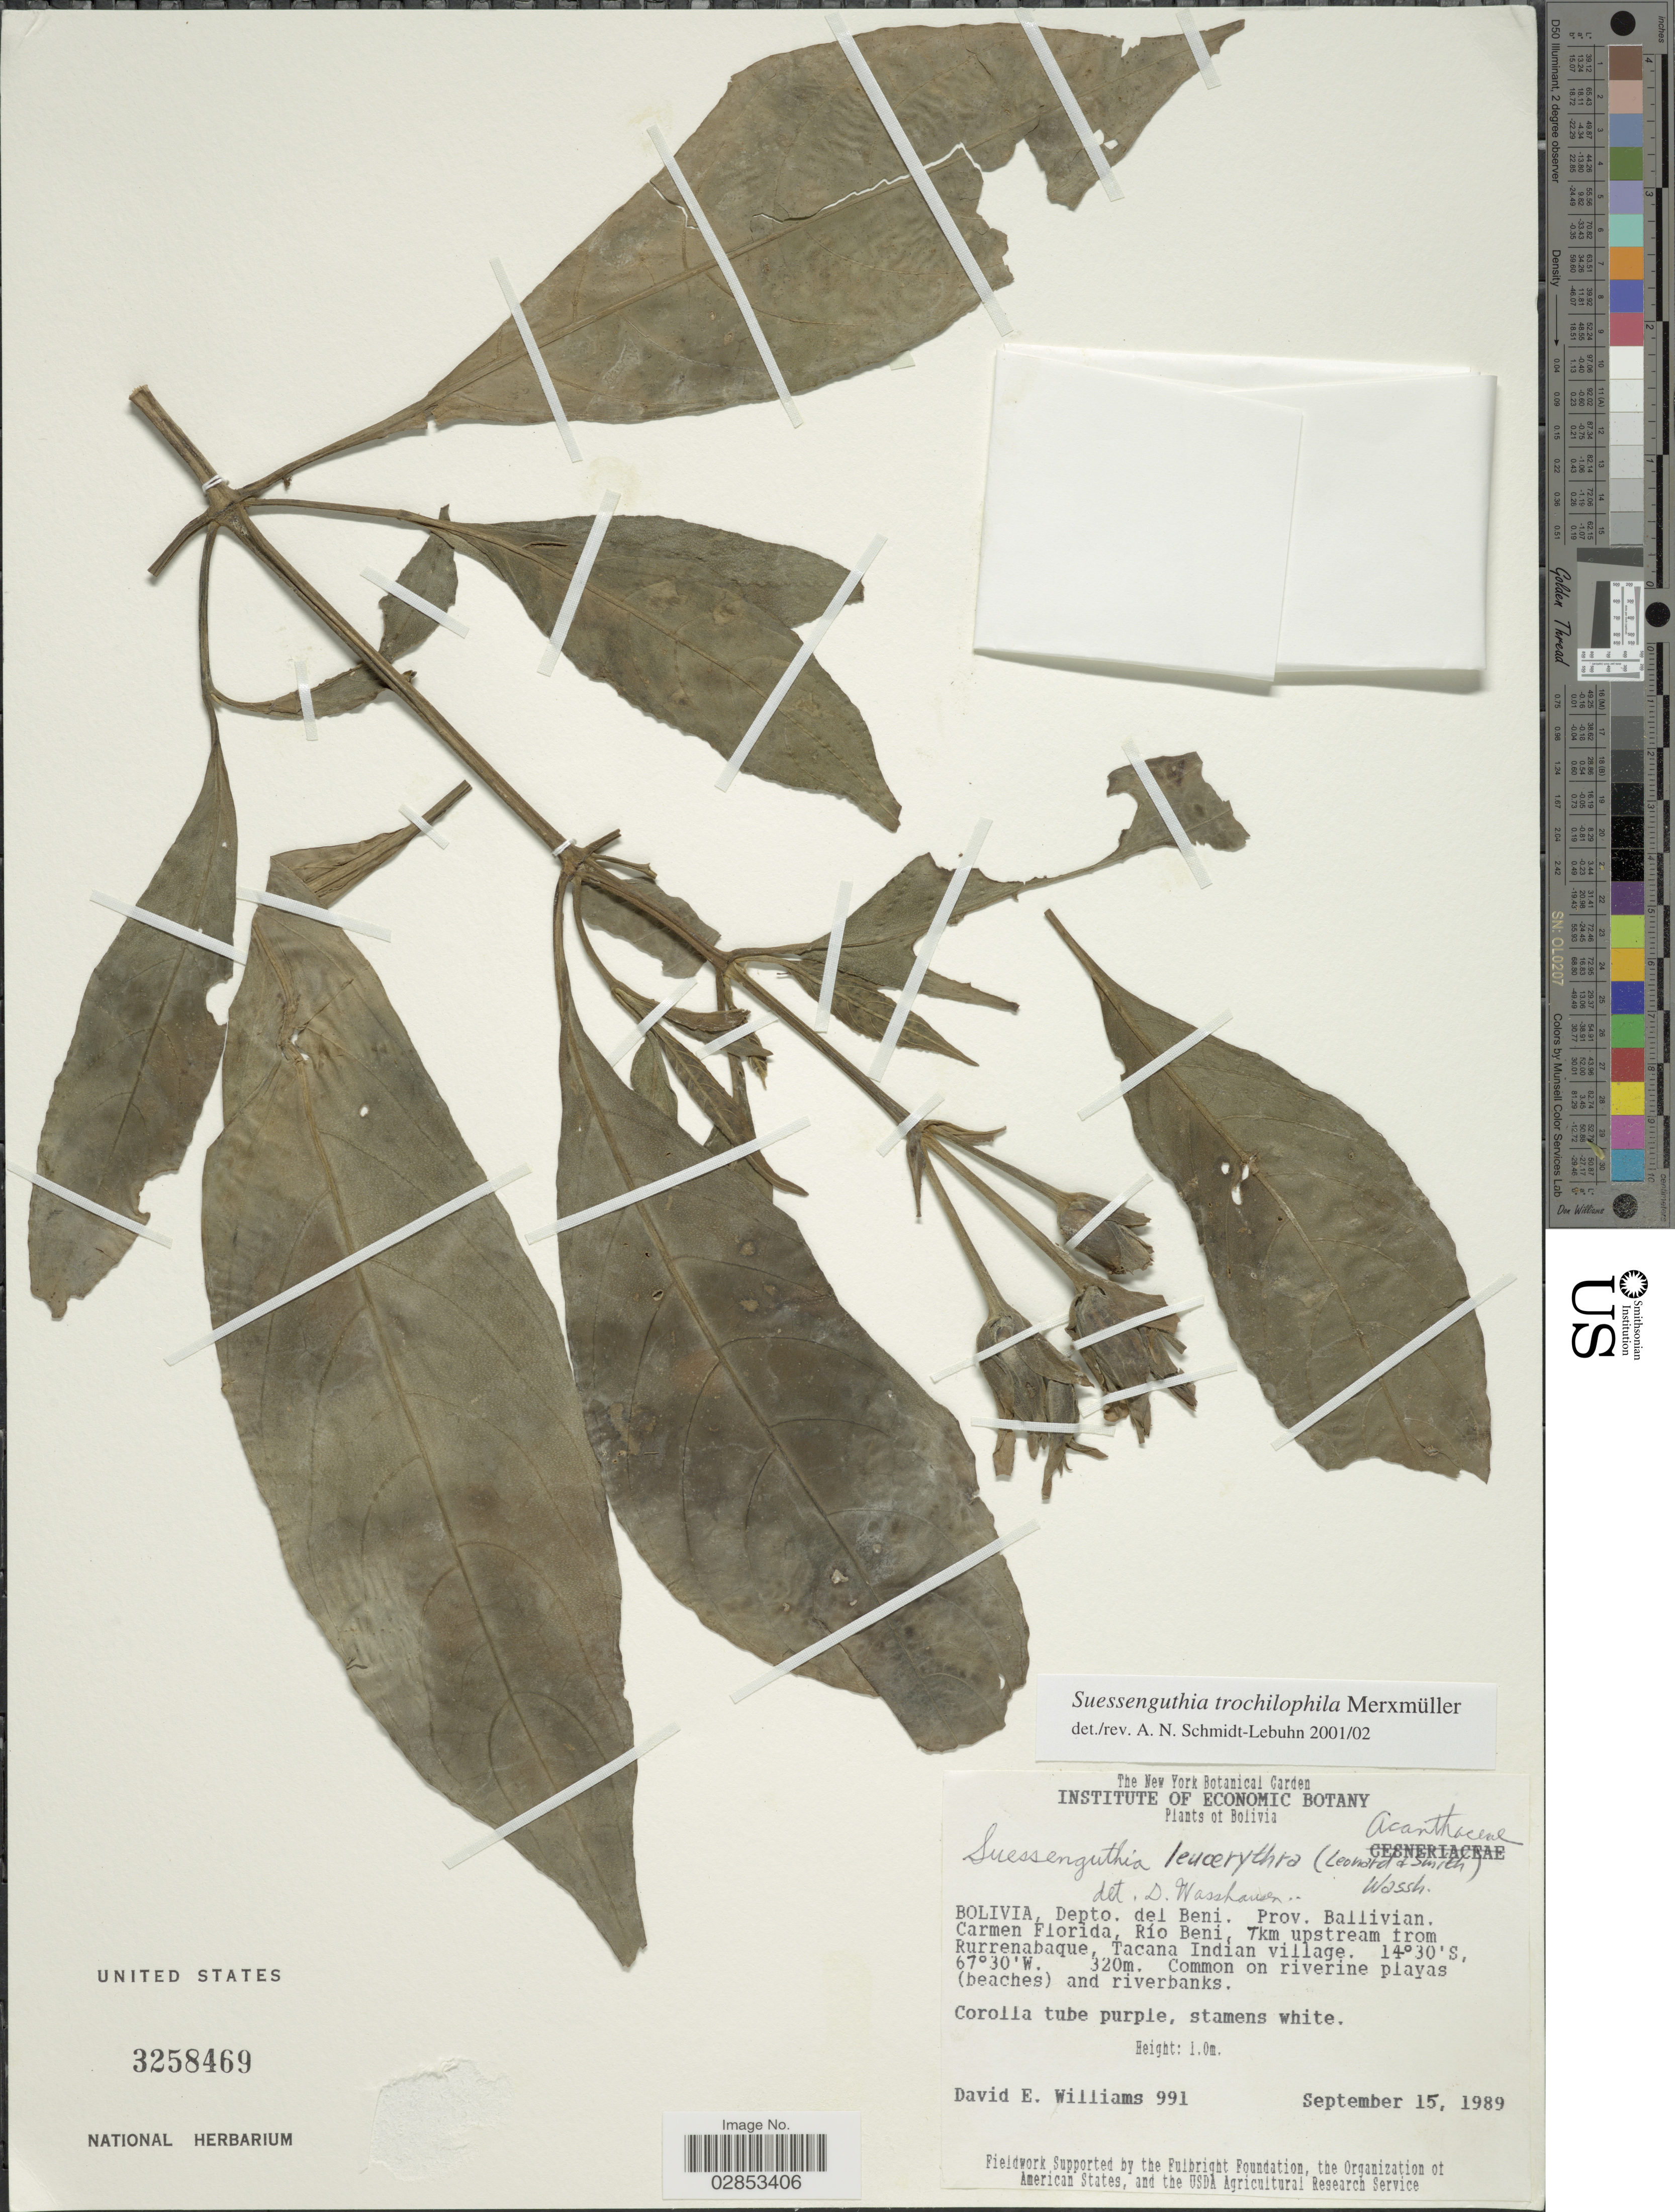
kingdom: Plantae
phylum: Tracheophyta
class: Magnoliopsida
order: Lamiales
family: Acanthaceae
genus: Suessenguthia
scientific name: Suessenguthia trochilophila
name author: Merxm.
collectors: D. E. Williams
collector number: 991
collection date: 1989-09-15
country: Bolivia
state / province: Beni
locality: Depto. del Beni. Prov. Ballivian. Carmen Florida, Río Beni. 7km upstream from Rurrenabaque, Tacana Indian village.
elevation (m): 320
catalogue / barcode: US 3258469